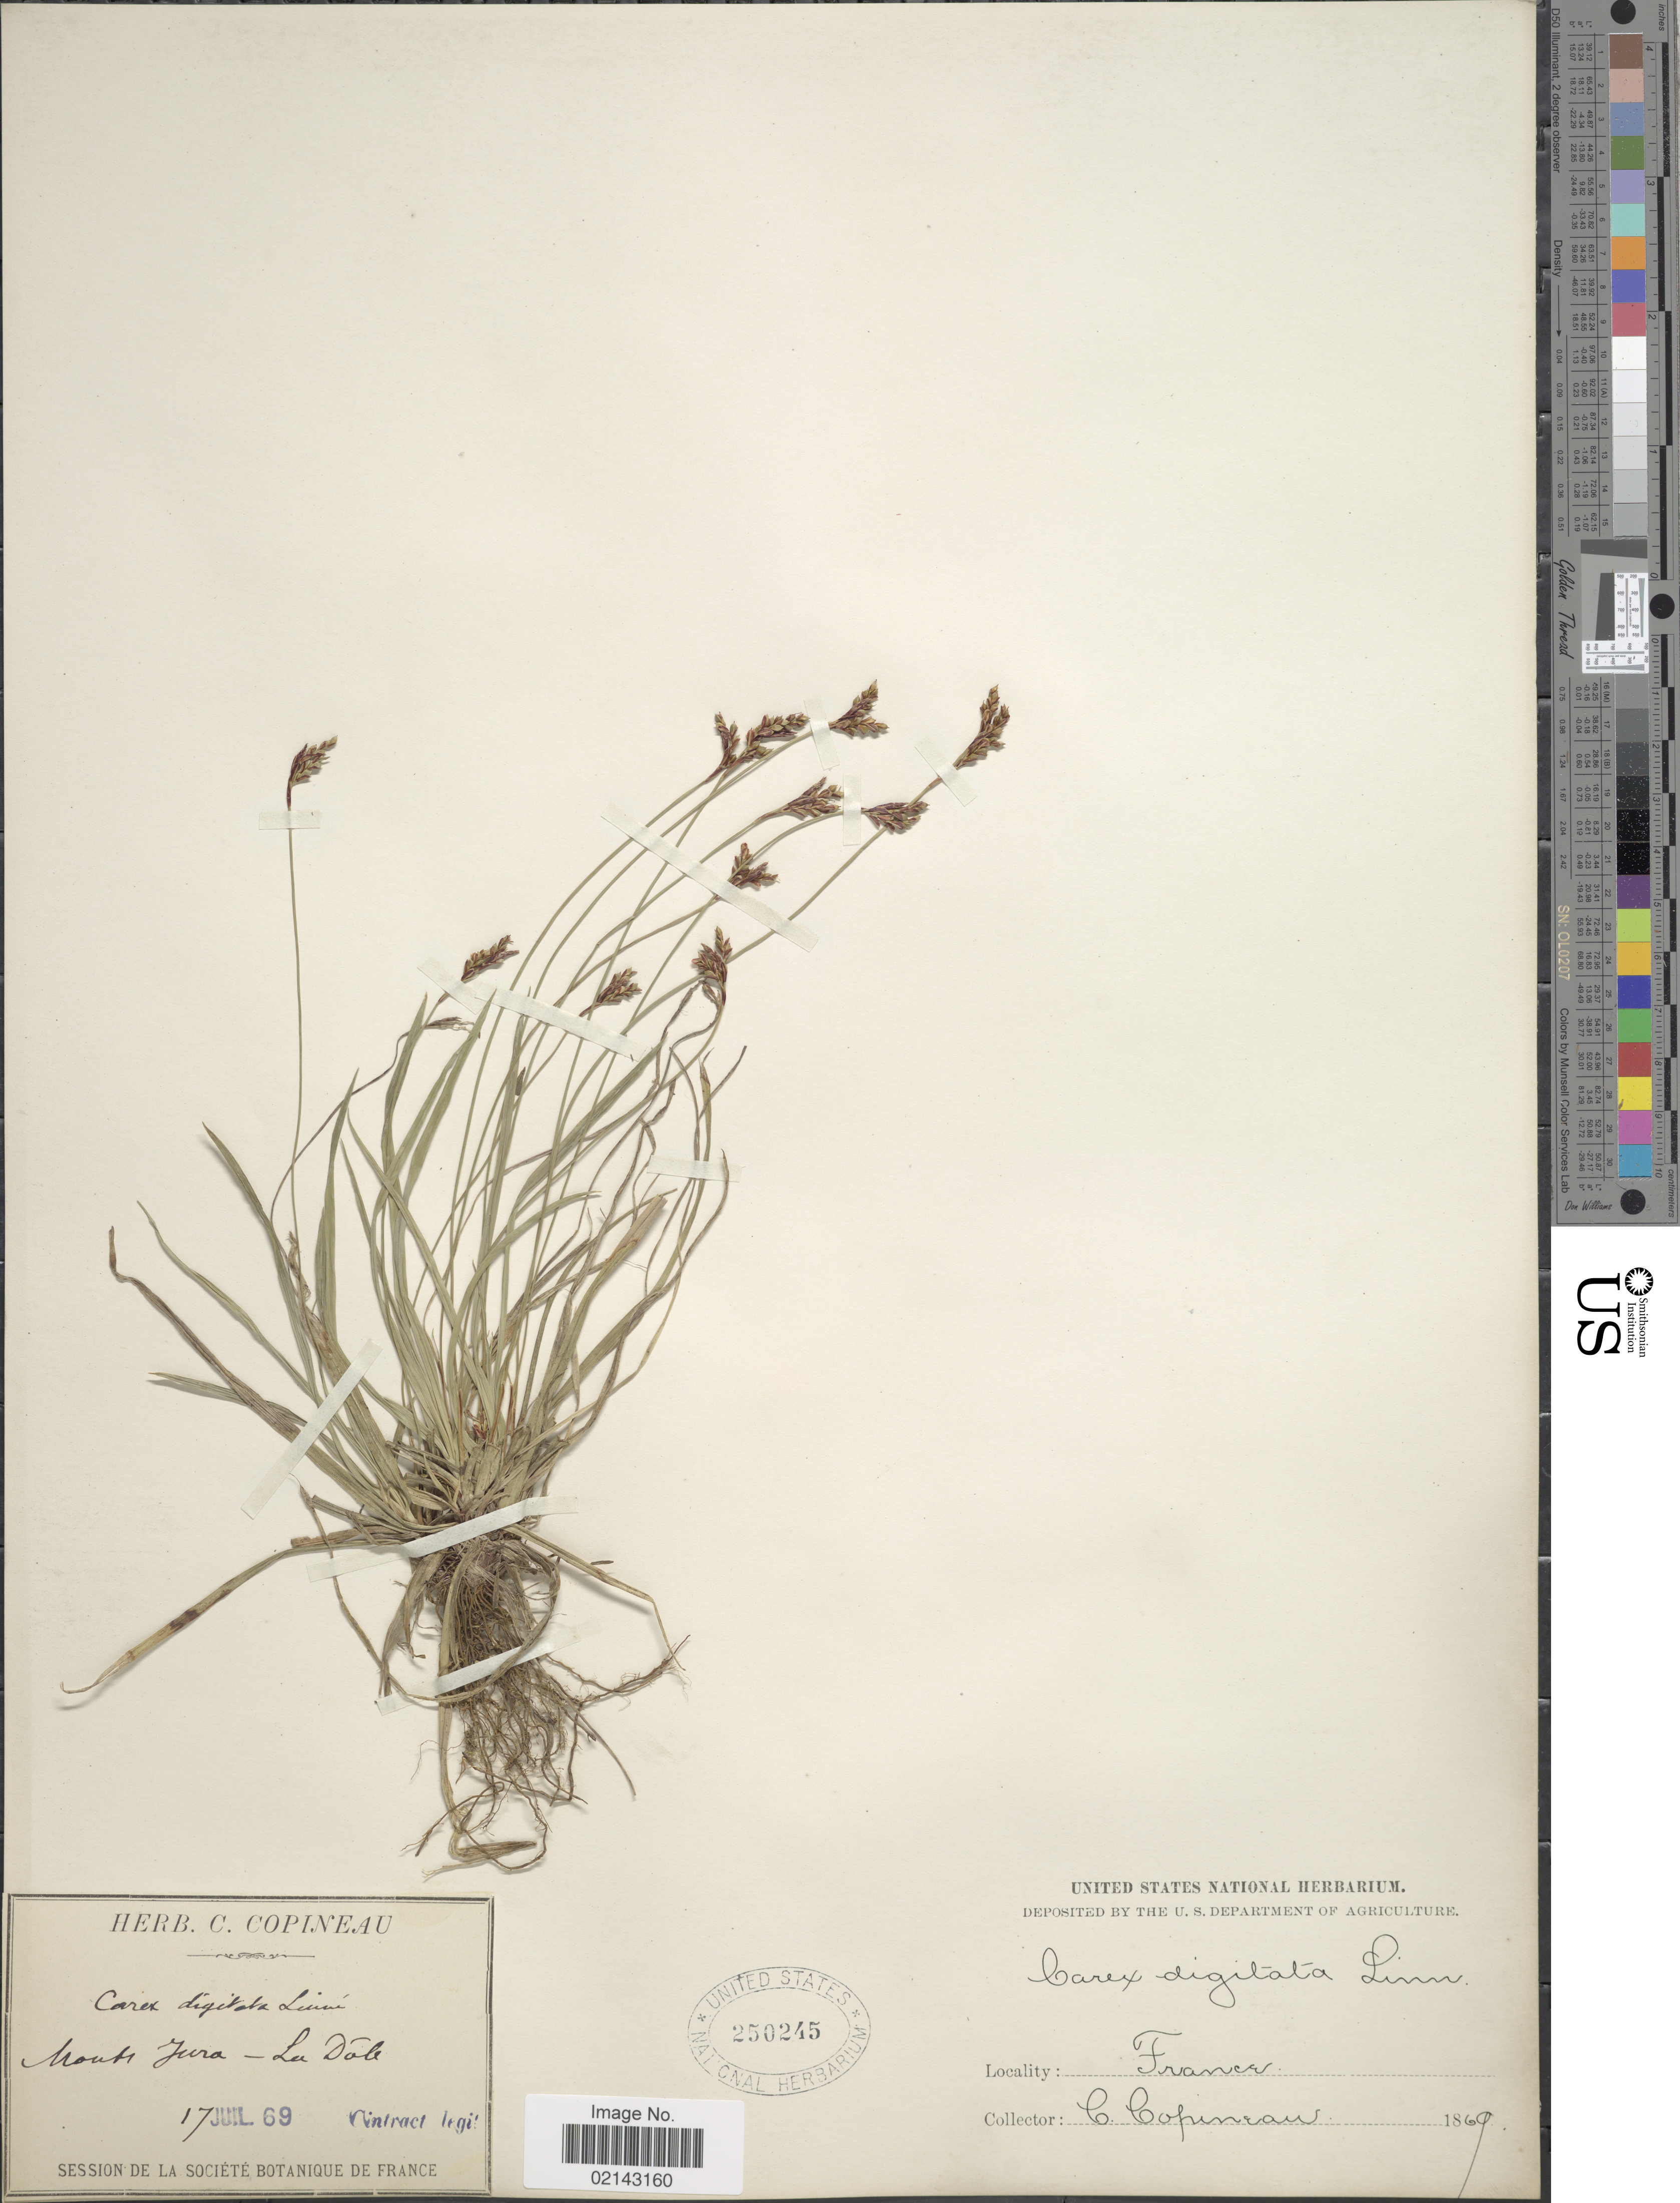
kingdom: Plantae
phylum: Tracheophyta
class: Liliopsida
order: Poales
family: Cyperaceae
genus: Carex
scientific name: Carex digitata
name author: L.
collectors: C. Copineau & Cintract, --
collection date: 1869-07-17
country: France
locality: Mouth Jura - La Dole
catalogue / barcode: US 250245